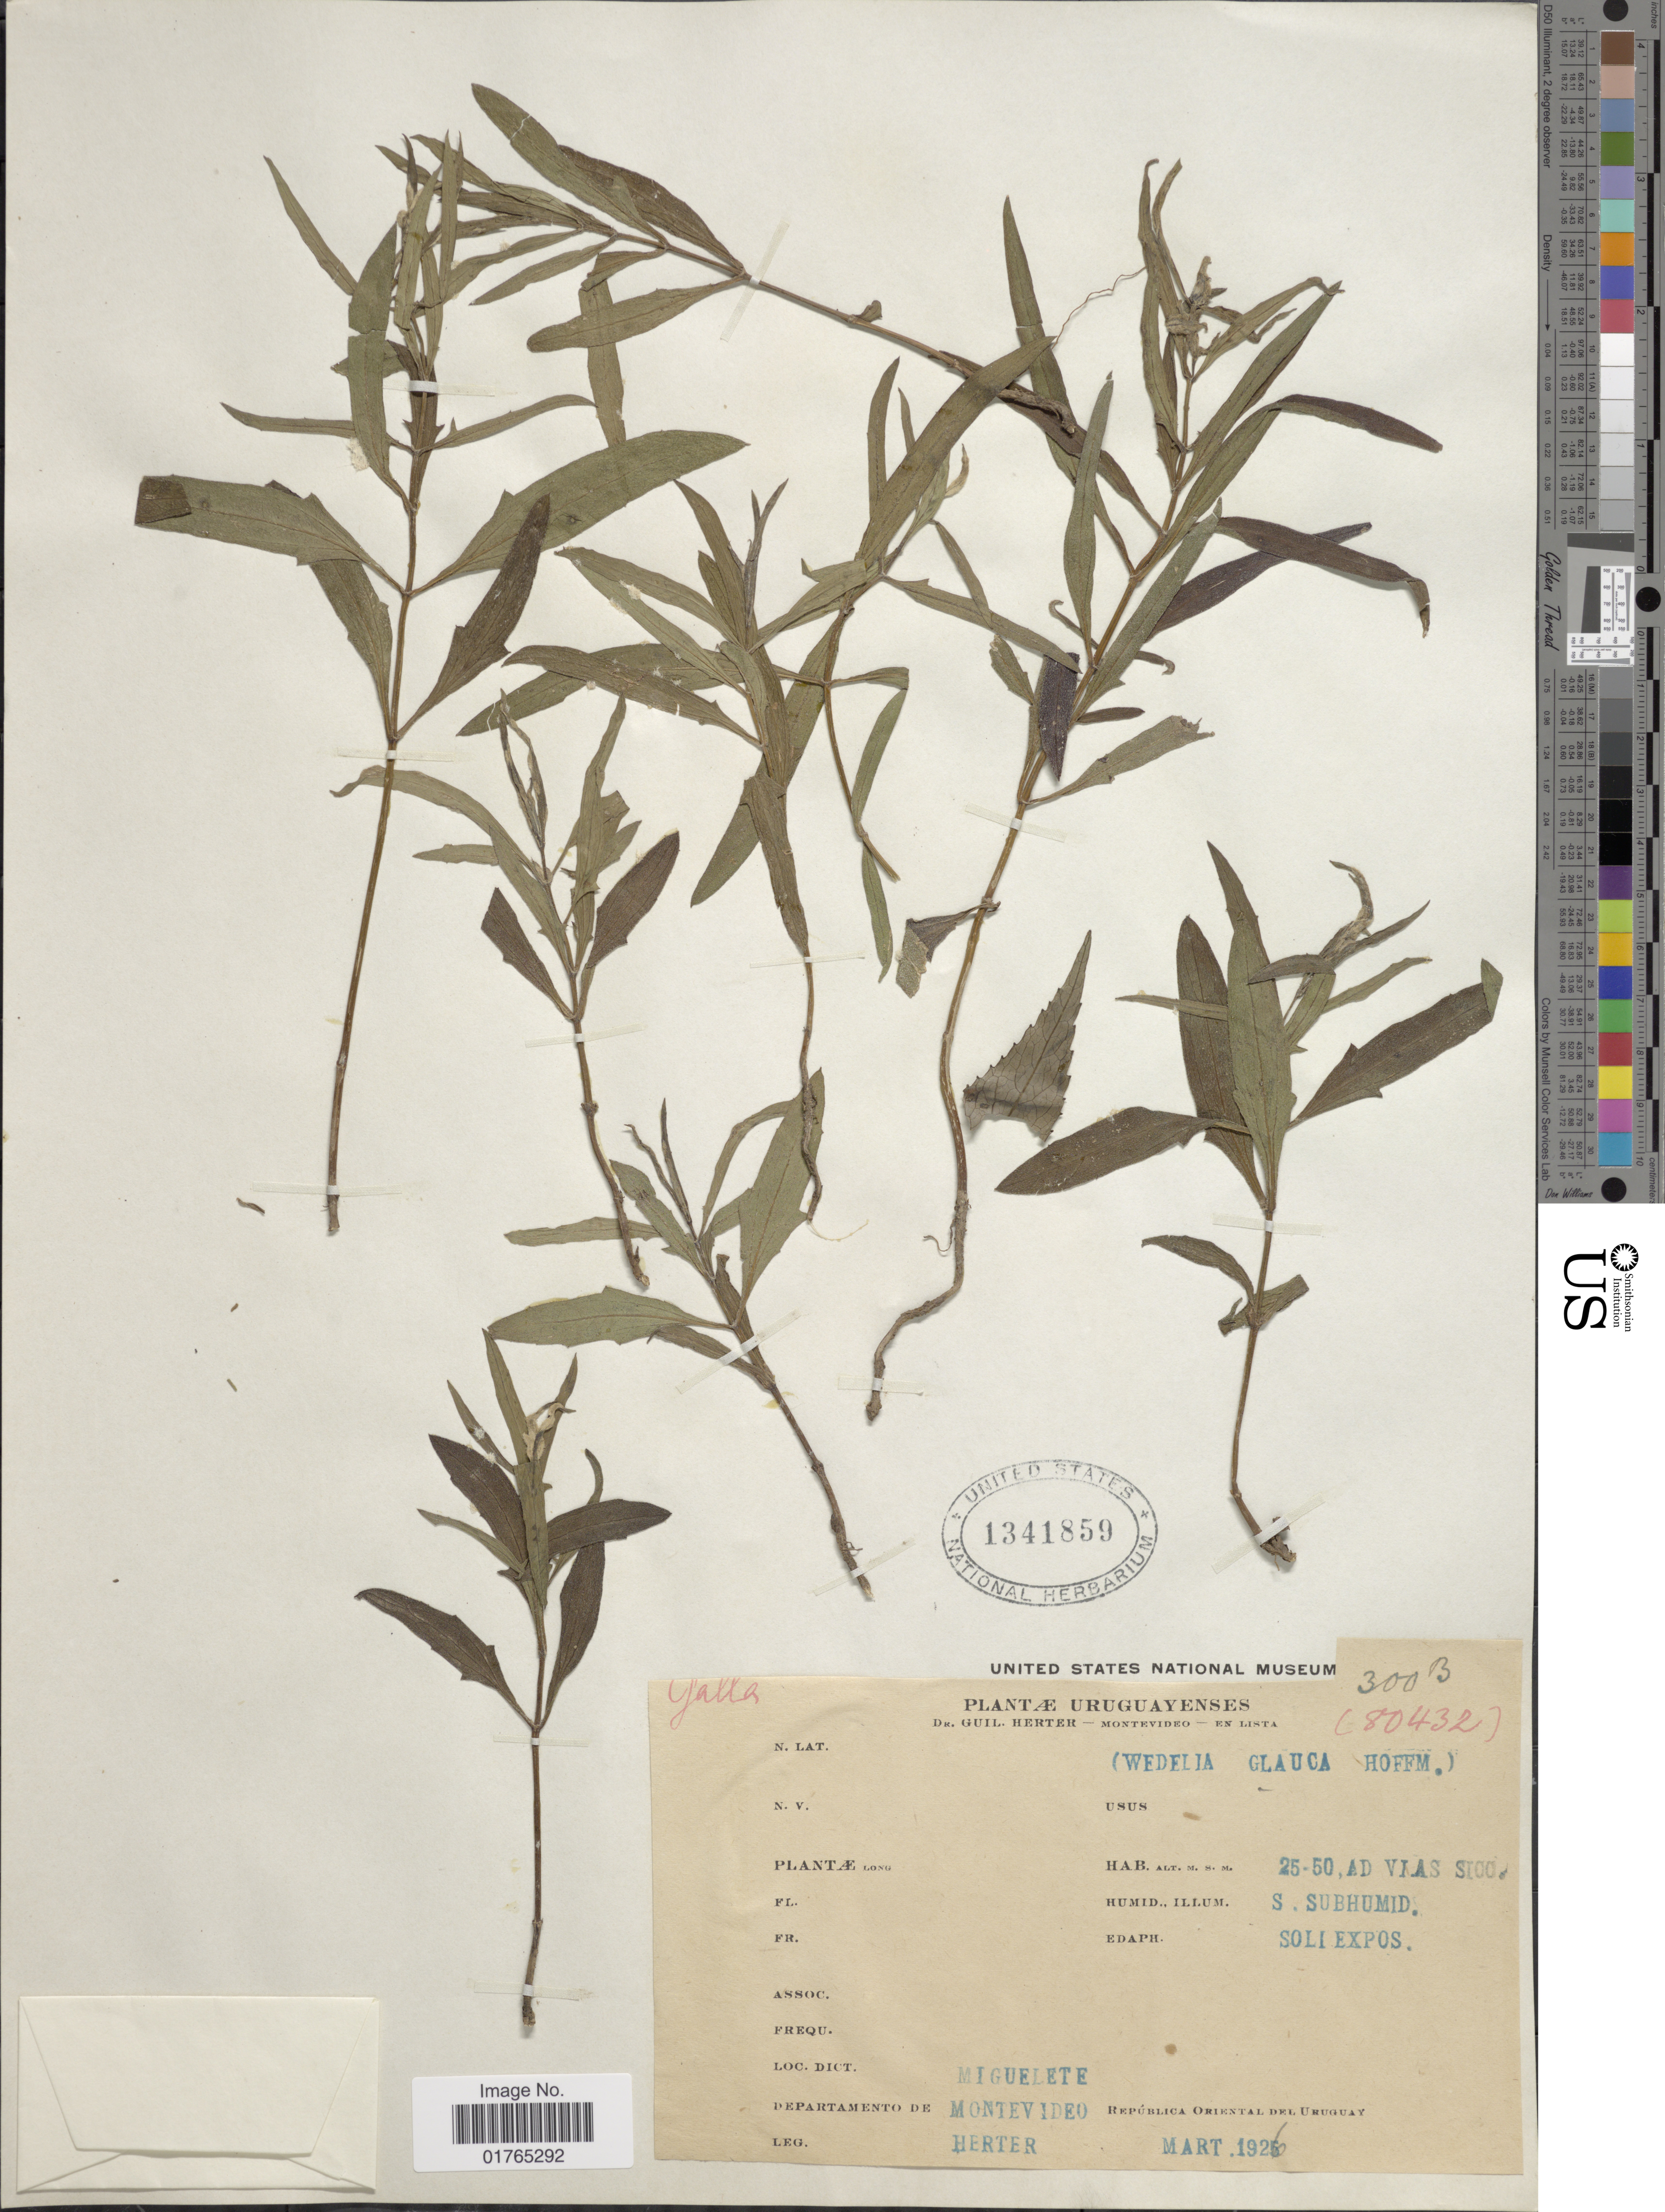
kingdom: Plantae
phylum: Tracheophyta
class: Magnoliopsida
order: Asterales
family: Asteraceae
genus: Pascalia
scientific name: Pascalia glauca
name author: Ortega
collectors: W. G. Herter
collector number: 300b/80432*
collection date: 1926-03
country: Uruguay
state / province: Montevideo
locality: Miguelete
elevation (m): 25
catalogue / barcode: US 1341859